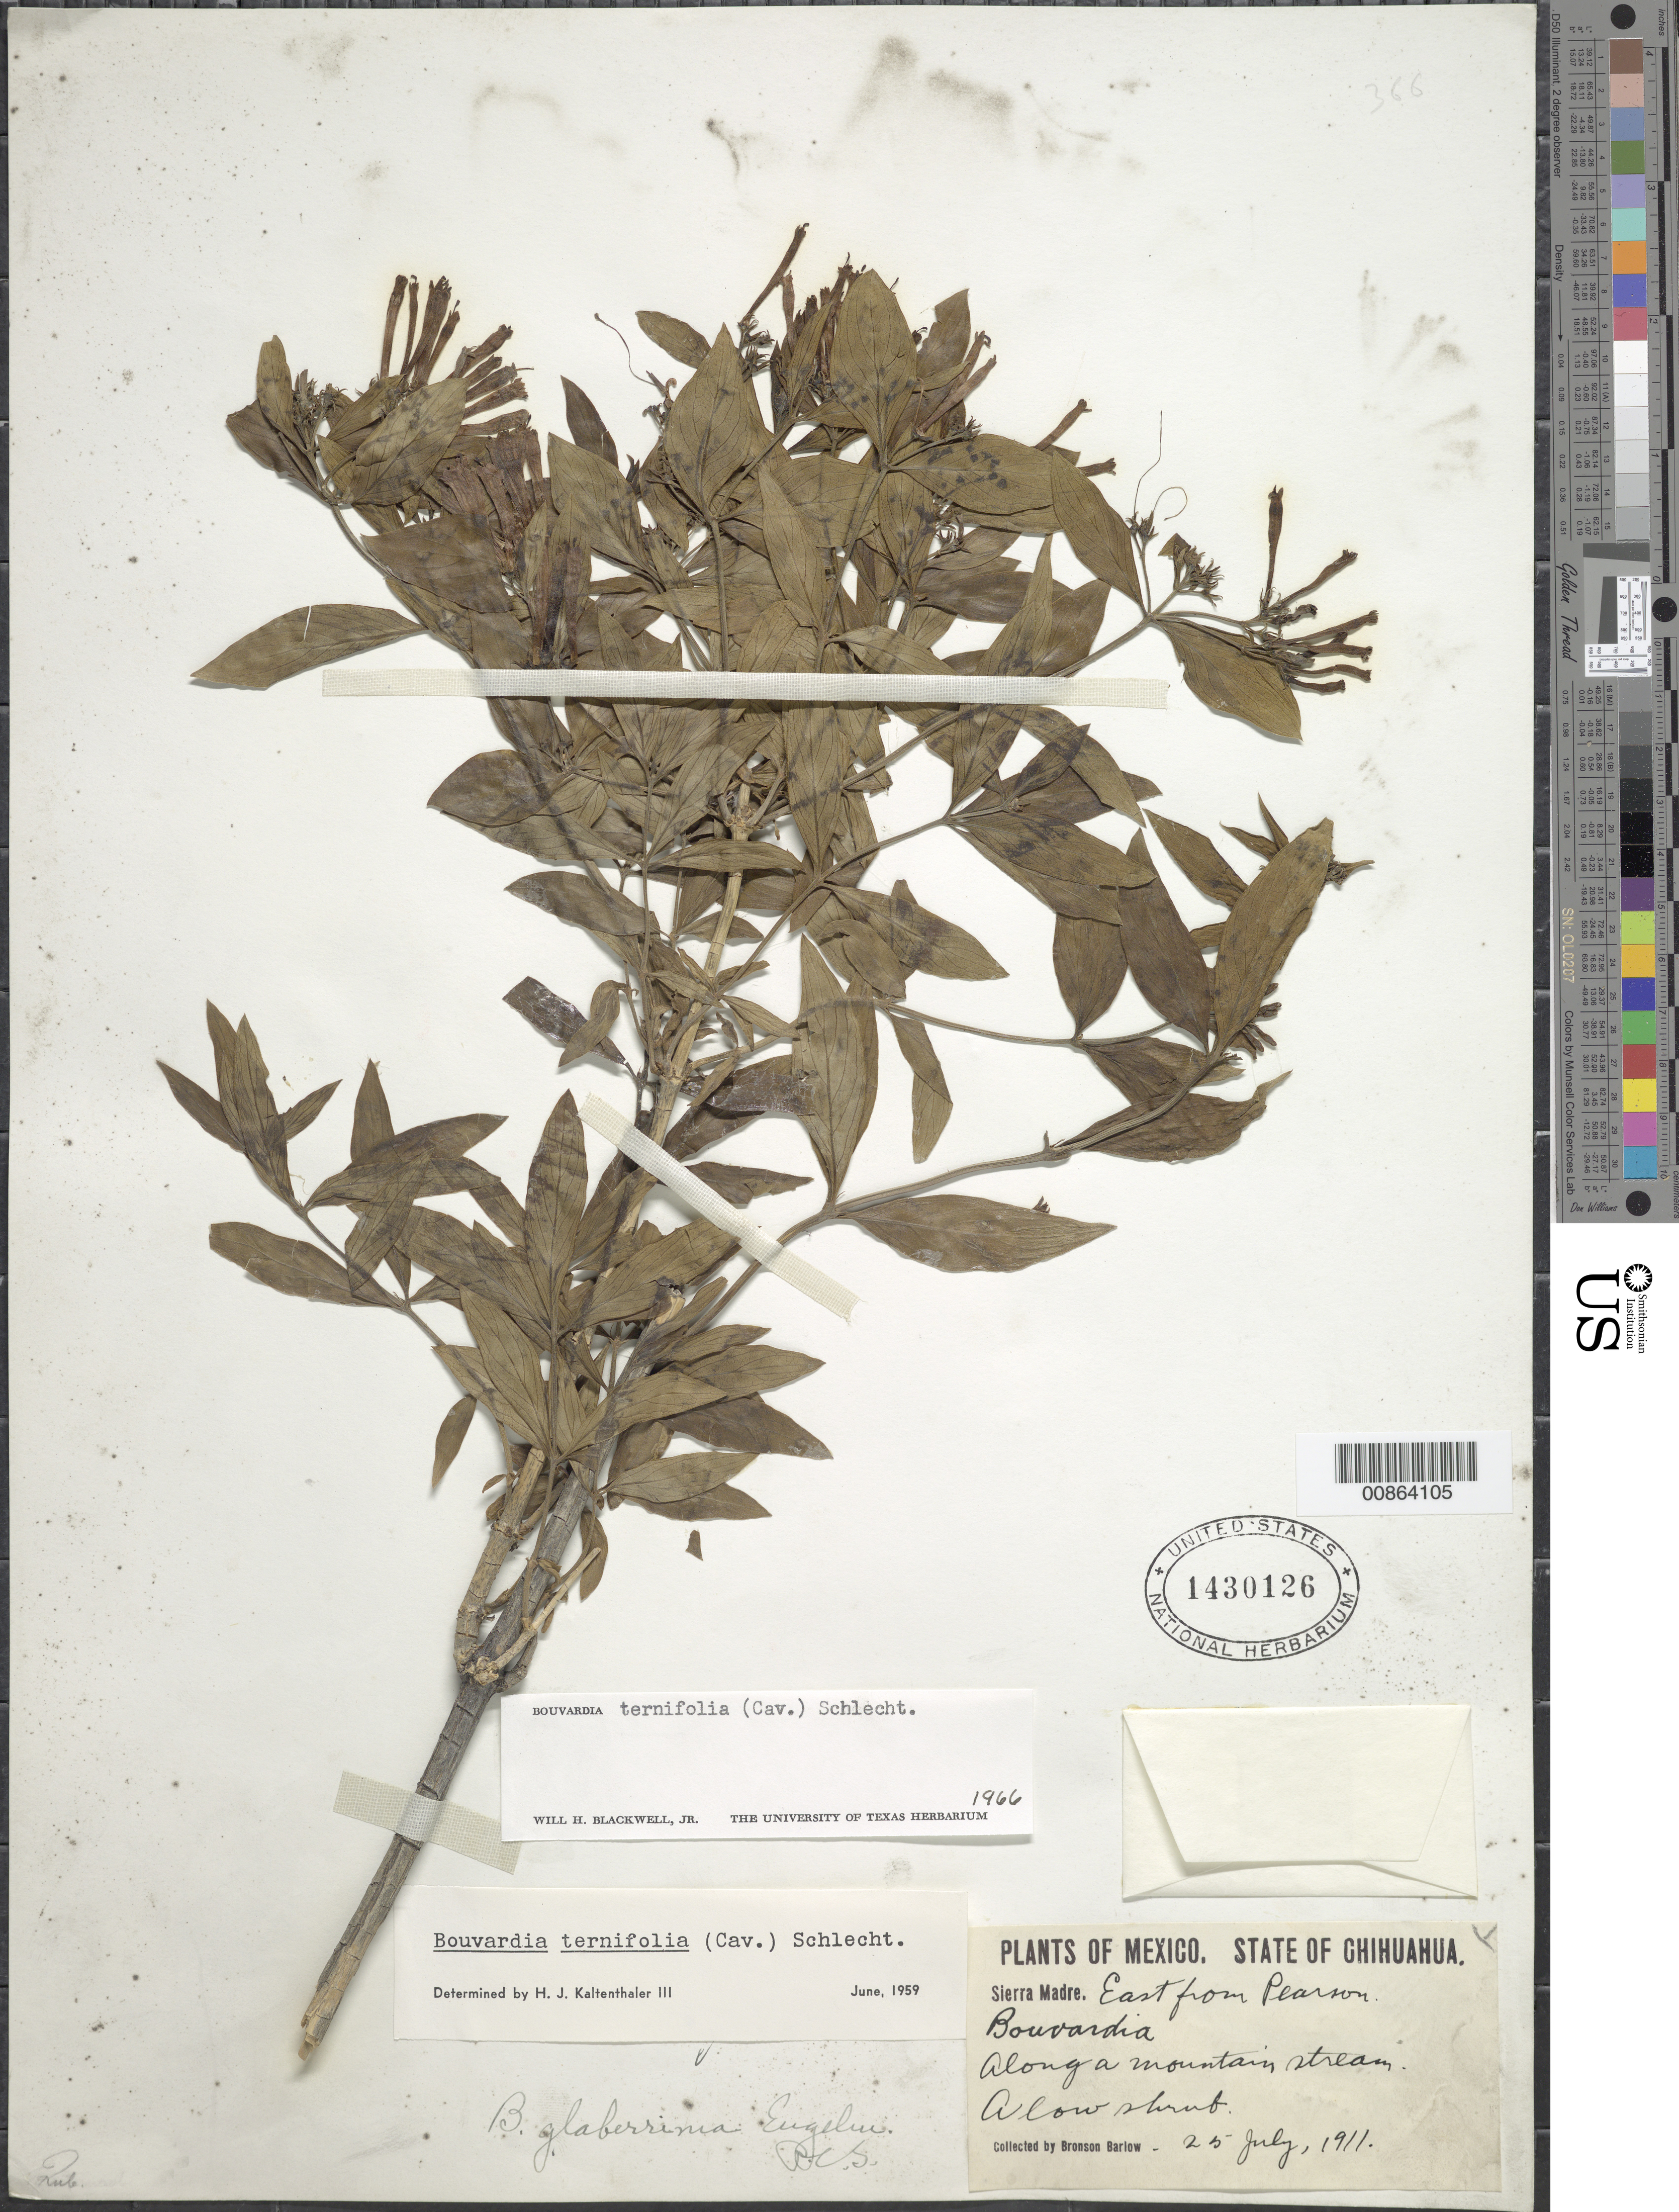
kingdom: Plantae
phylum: Tracheophyta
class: Magnoliopsida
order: Gentianales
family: Rubiaceae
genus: Bouvardia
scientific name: Bouvardia tenuifolia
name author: Standl.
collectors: Barlow, B.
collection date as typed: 25 Jul 1911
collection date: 1911-07-25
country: Mexico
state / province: Chihuahua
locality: Sierra Madre. East from Pearson.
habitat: Along a mountain stream.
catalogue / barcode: US 1430126